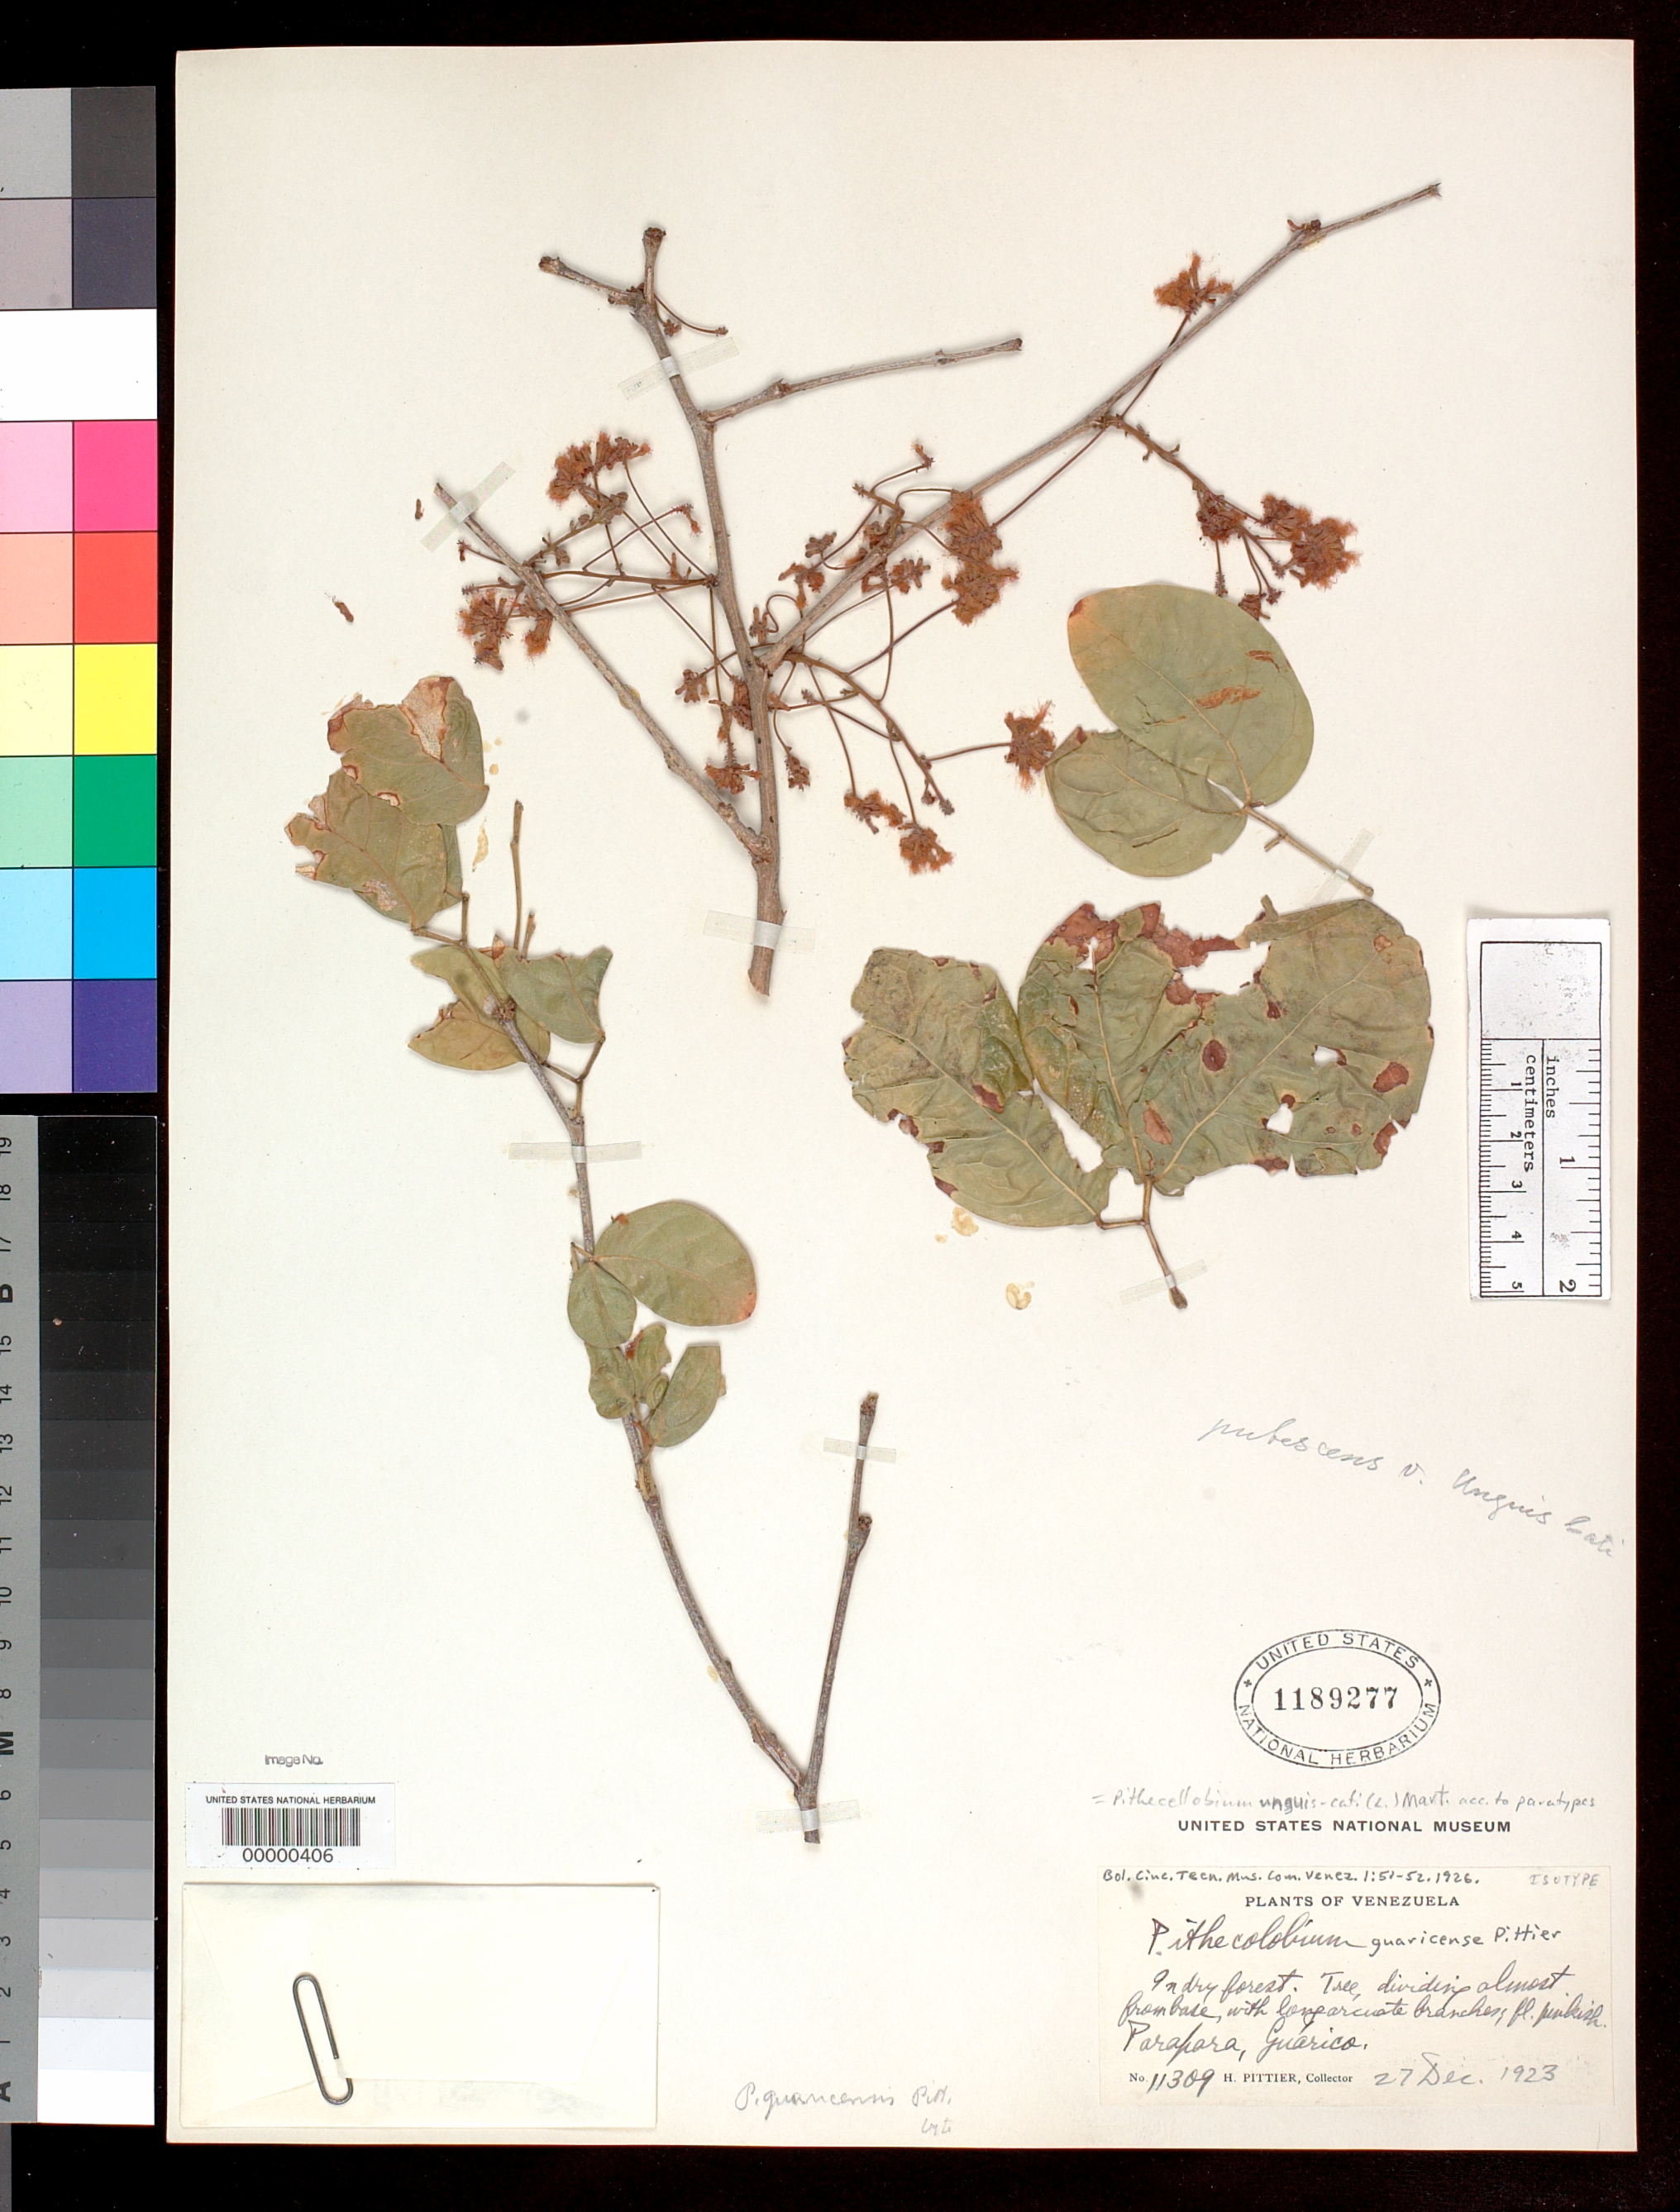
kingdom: Plantae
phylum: Tracheophyta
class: Magnoliopsida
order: Fabales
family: Fabaceae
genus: Pithecellobium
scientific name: Pithecellobium guaricense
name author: Pittier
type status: Isotype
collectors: H. F. Pittier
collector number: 11309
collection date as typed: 27 Dec 1923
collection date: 1923-12-27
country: Venezuela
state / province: Guárico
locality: Parapara.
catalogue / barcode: US 1189277